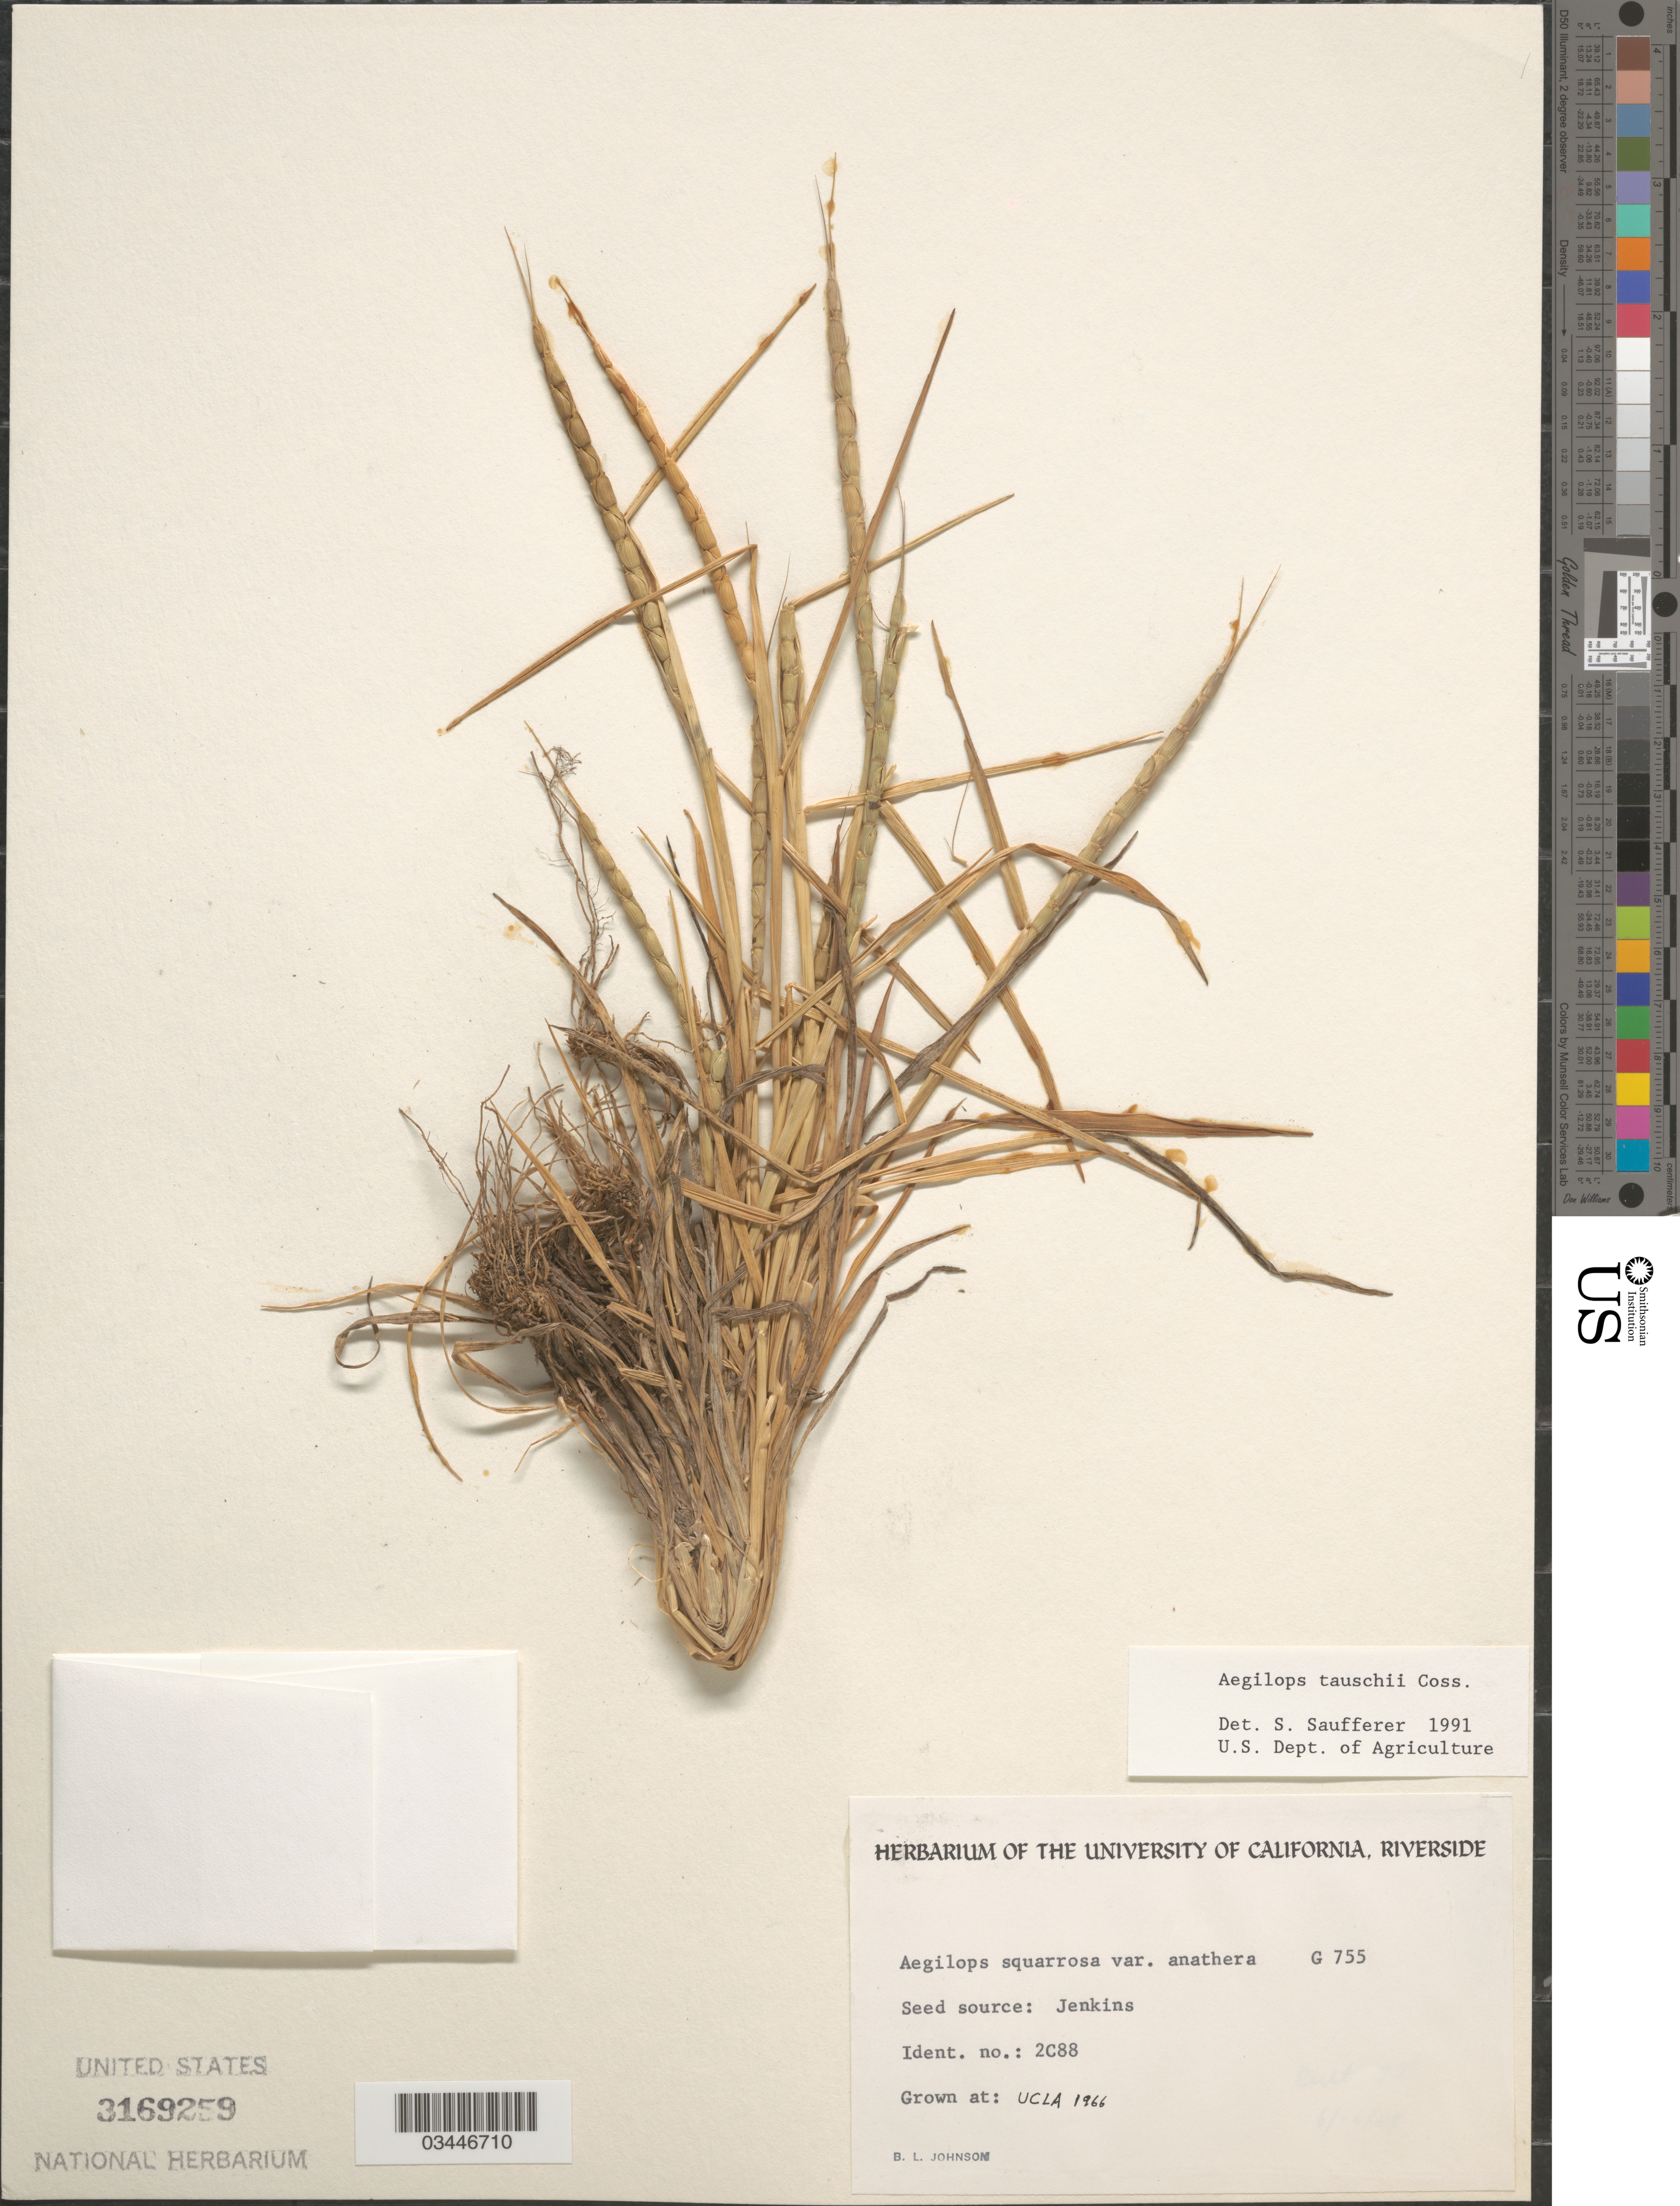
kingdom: Plantae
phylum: Tracheophyta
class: Liliopsida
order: Poales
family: Poaceae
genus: Aegilops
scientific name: Aegilops tauschii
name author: Coss.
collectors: B. Johnson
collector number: G755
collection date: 1966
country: United States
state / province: California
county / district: Los Angeles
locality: UCLA.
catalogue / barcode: US 3169259